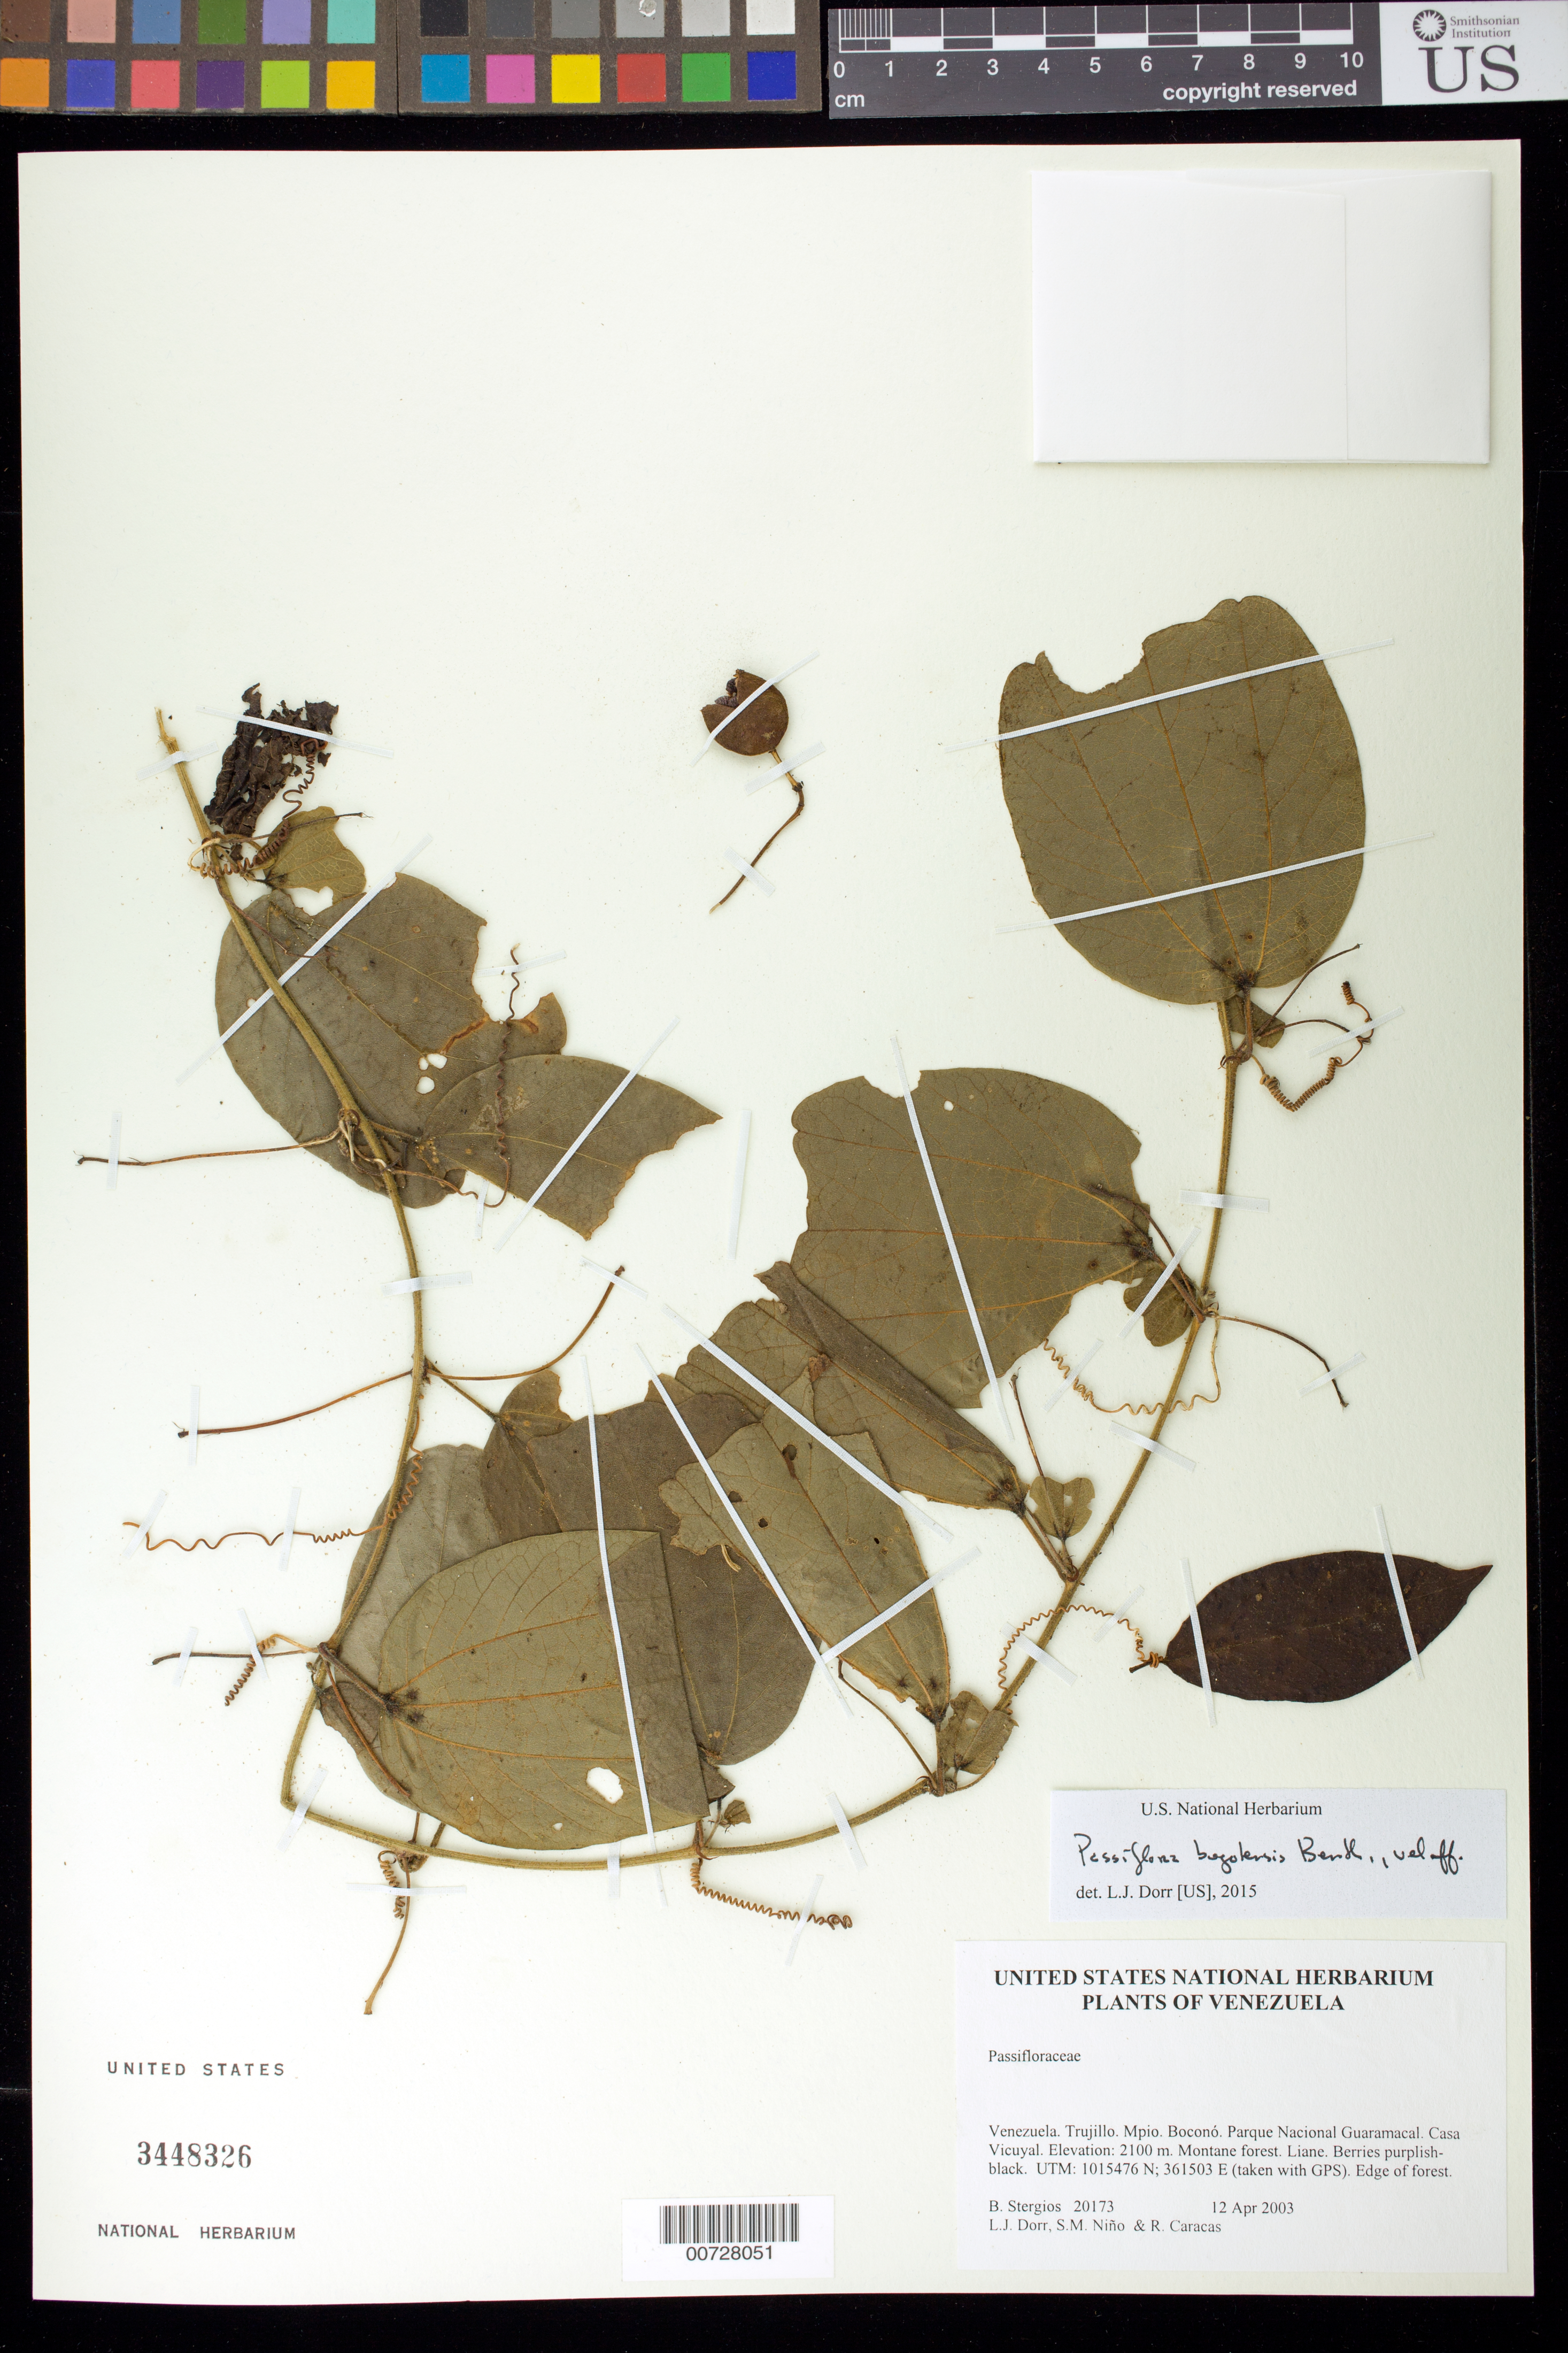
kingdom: Plantae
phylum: Tracheophyta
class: Magnoliopsida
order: Malpighiales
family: Passifloraceae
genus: Passiflora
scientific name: Passiflora bogotensis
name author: Benth.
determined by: Dorr, L. J., (BOT), Smithsonian Institution - National Museum of Natural History (UNITED STATES)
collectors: B. G. Stergios, L. J. Dorr, S. M. Niño & R. Caracas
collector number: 20173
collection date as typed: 12 Apr 2003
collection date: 2003-04-12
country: Venezuela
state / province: Trujillo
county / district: Boconó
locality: Parque Nacional Guaramacal. Casa Vicuyal.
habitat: Montane forest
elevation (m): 2100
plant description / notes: PORT, US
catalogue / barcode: US 3448326